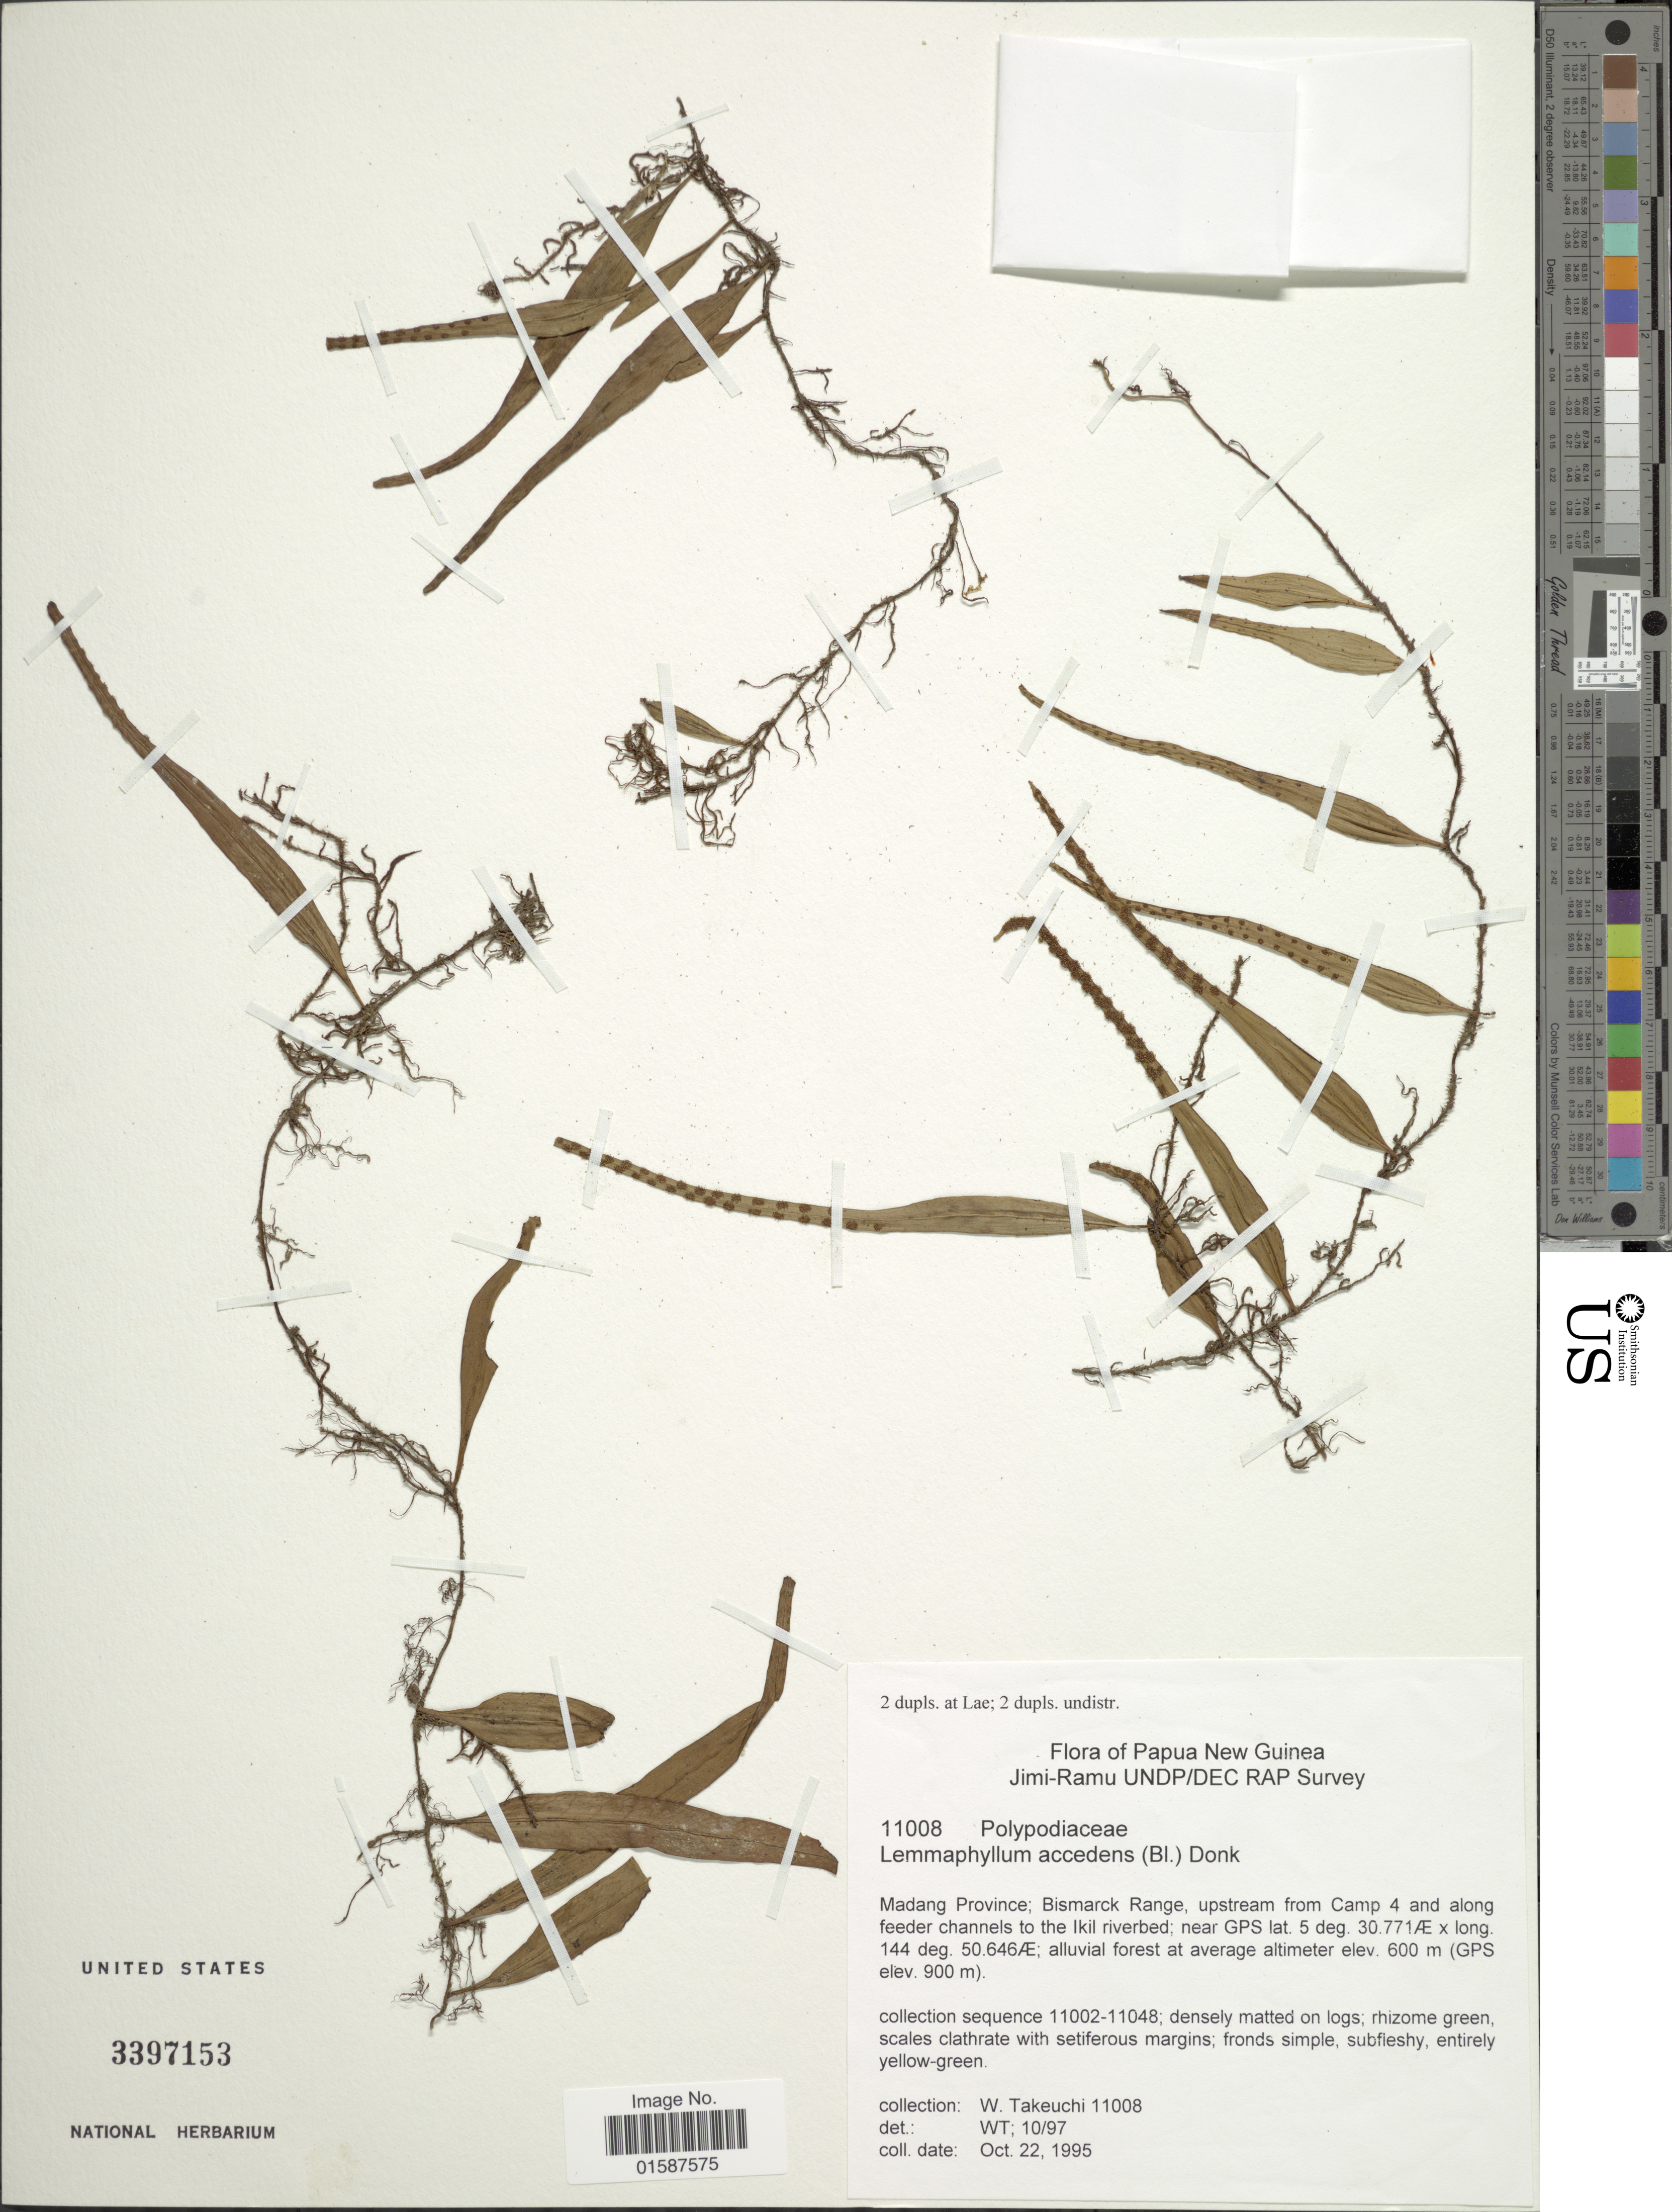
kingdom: Plantae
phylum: Tracheophyta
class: Polypodiopsida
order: Polypodiales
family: Polypodiaceae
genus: Lemmaphyllum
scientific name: Lemmaphyllum accedens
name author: (Blume) Donk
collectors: W. Takeuchi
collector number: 11008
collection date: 1995-10-22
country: Papua New Guinea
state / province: Madang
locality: Papua New Guinea, Madang Province; Bismarck Range, upstream from Camp 4 and along feeder channels to the Ikil riverbed; near GPS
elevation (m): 600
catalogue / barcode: US 3397153